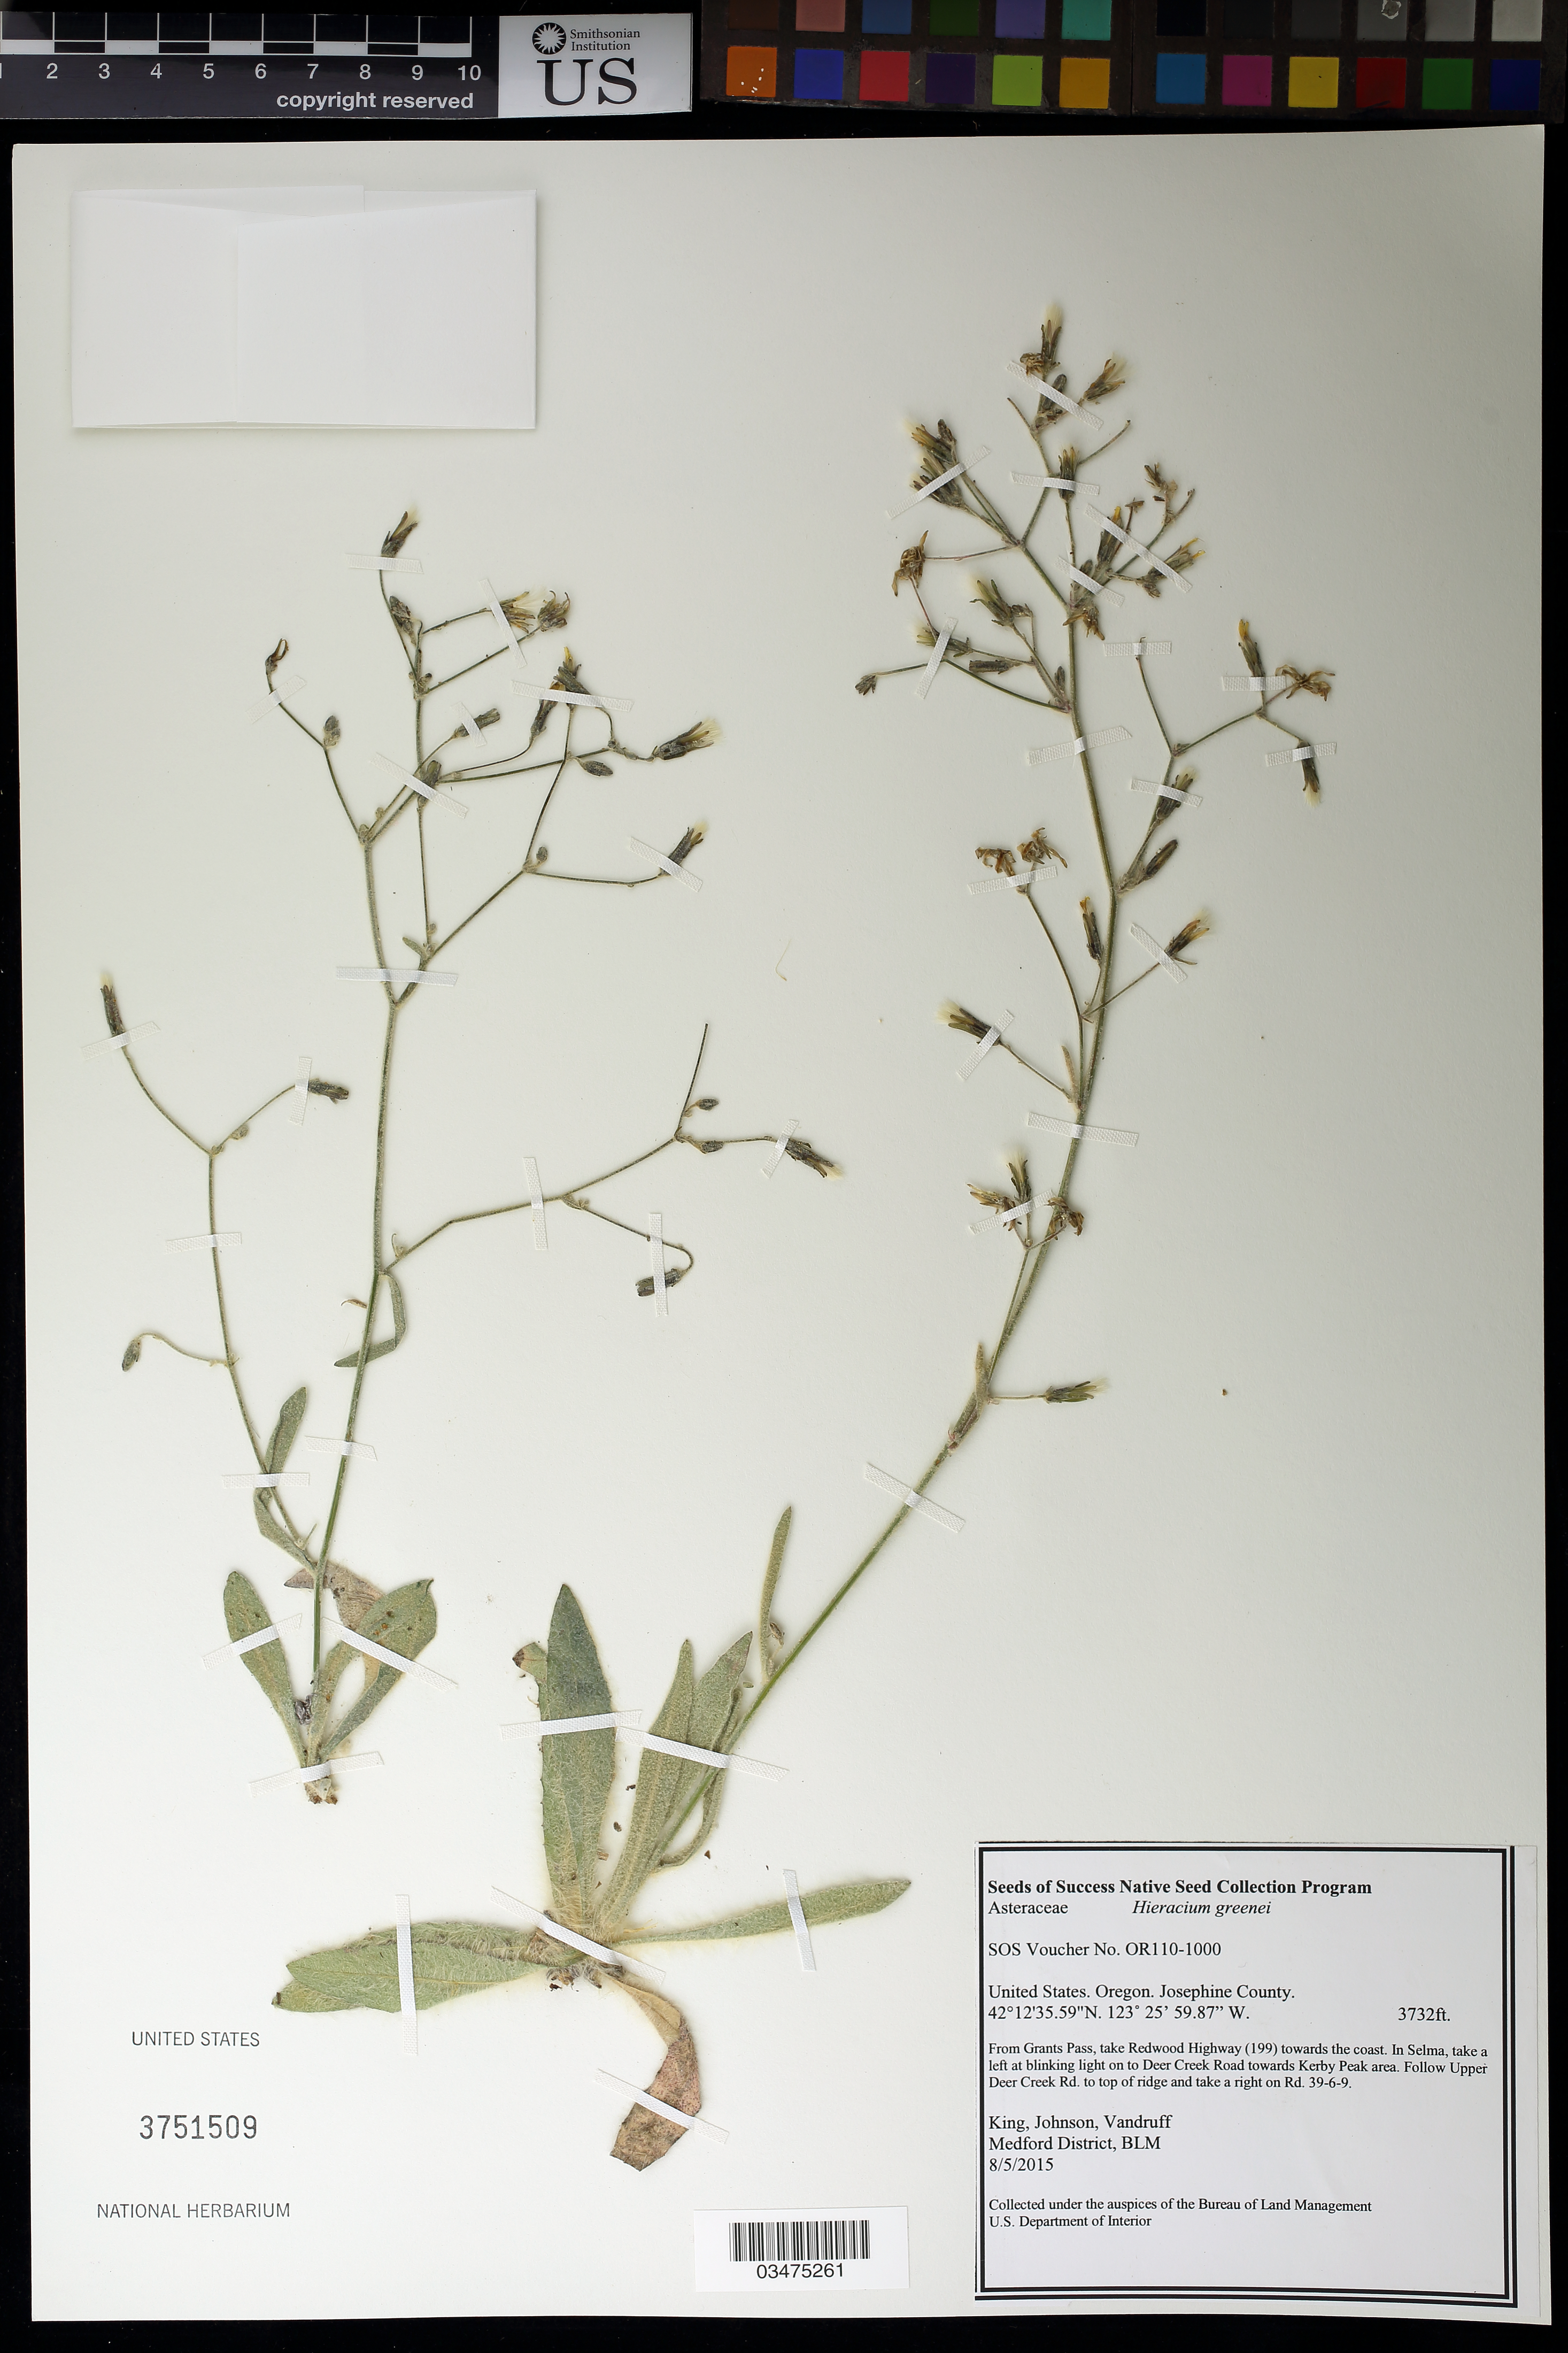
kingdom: Plantae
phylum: Tracheophyta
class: Magnoliopsida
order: Asterales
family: Asteraceae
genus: Hieracium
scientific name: Hieracium greenei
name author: A. Gray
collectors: King, --, -- Johnson & -. Vandruff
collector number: OR110-1000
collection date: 2015-08-05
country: United States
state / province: Oregon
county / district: Josephine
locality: Deep Creek road towards Kerby Peak area to top of the ridge and take right on Rd 39-6-9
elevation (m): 1138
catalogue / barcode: US 3751509